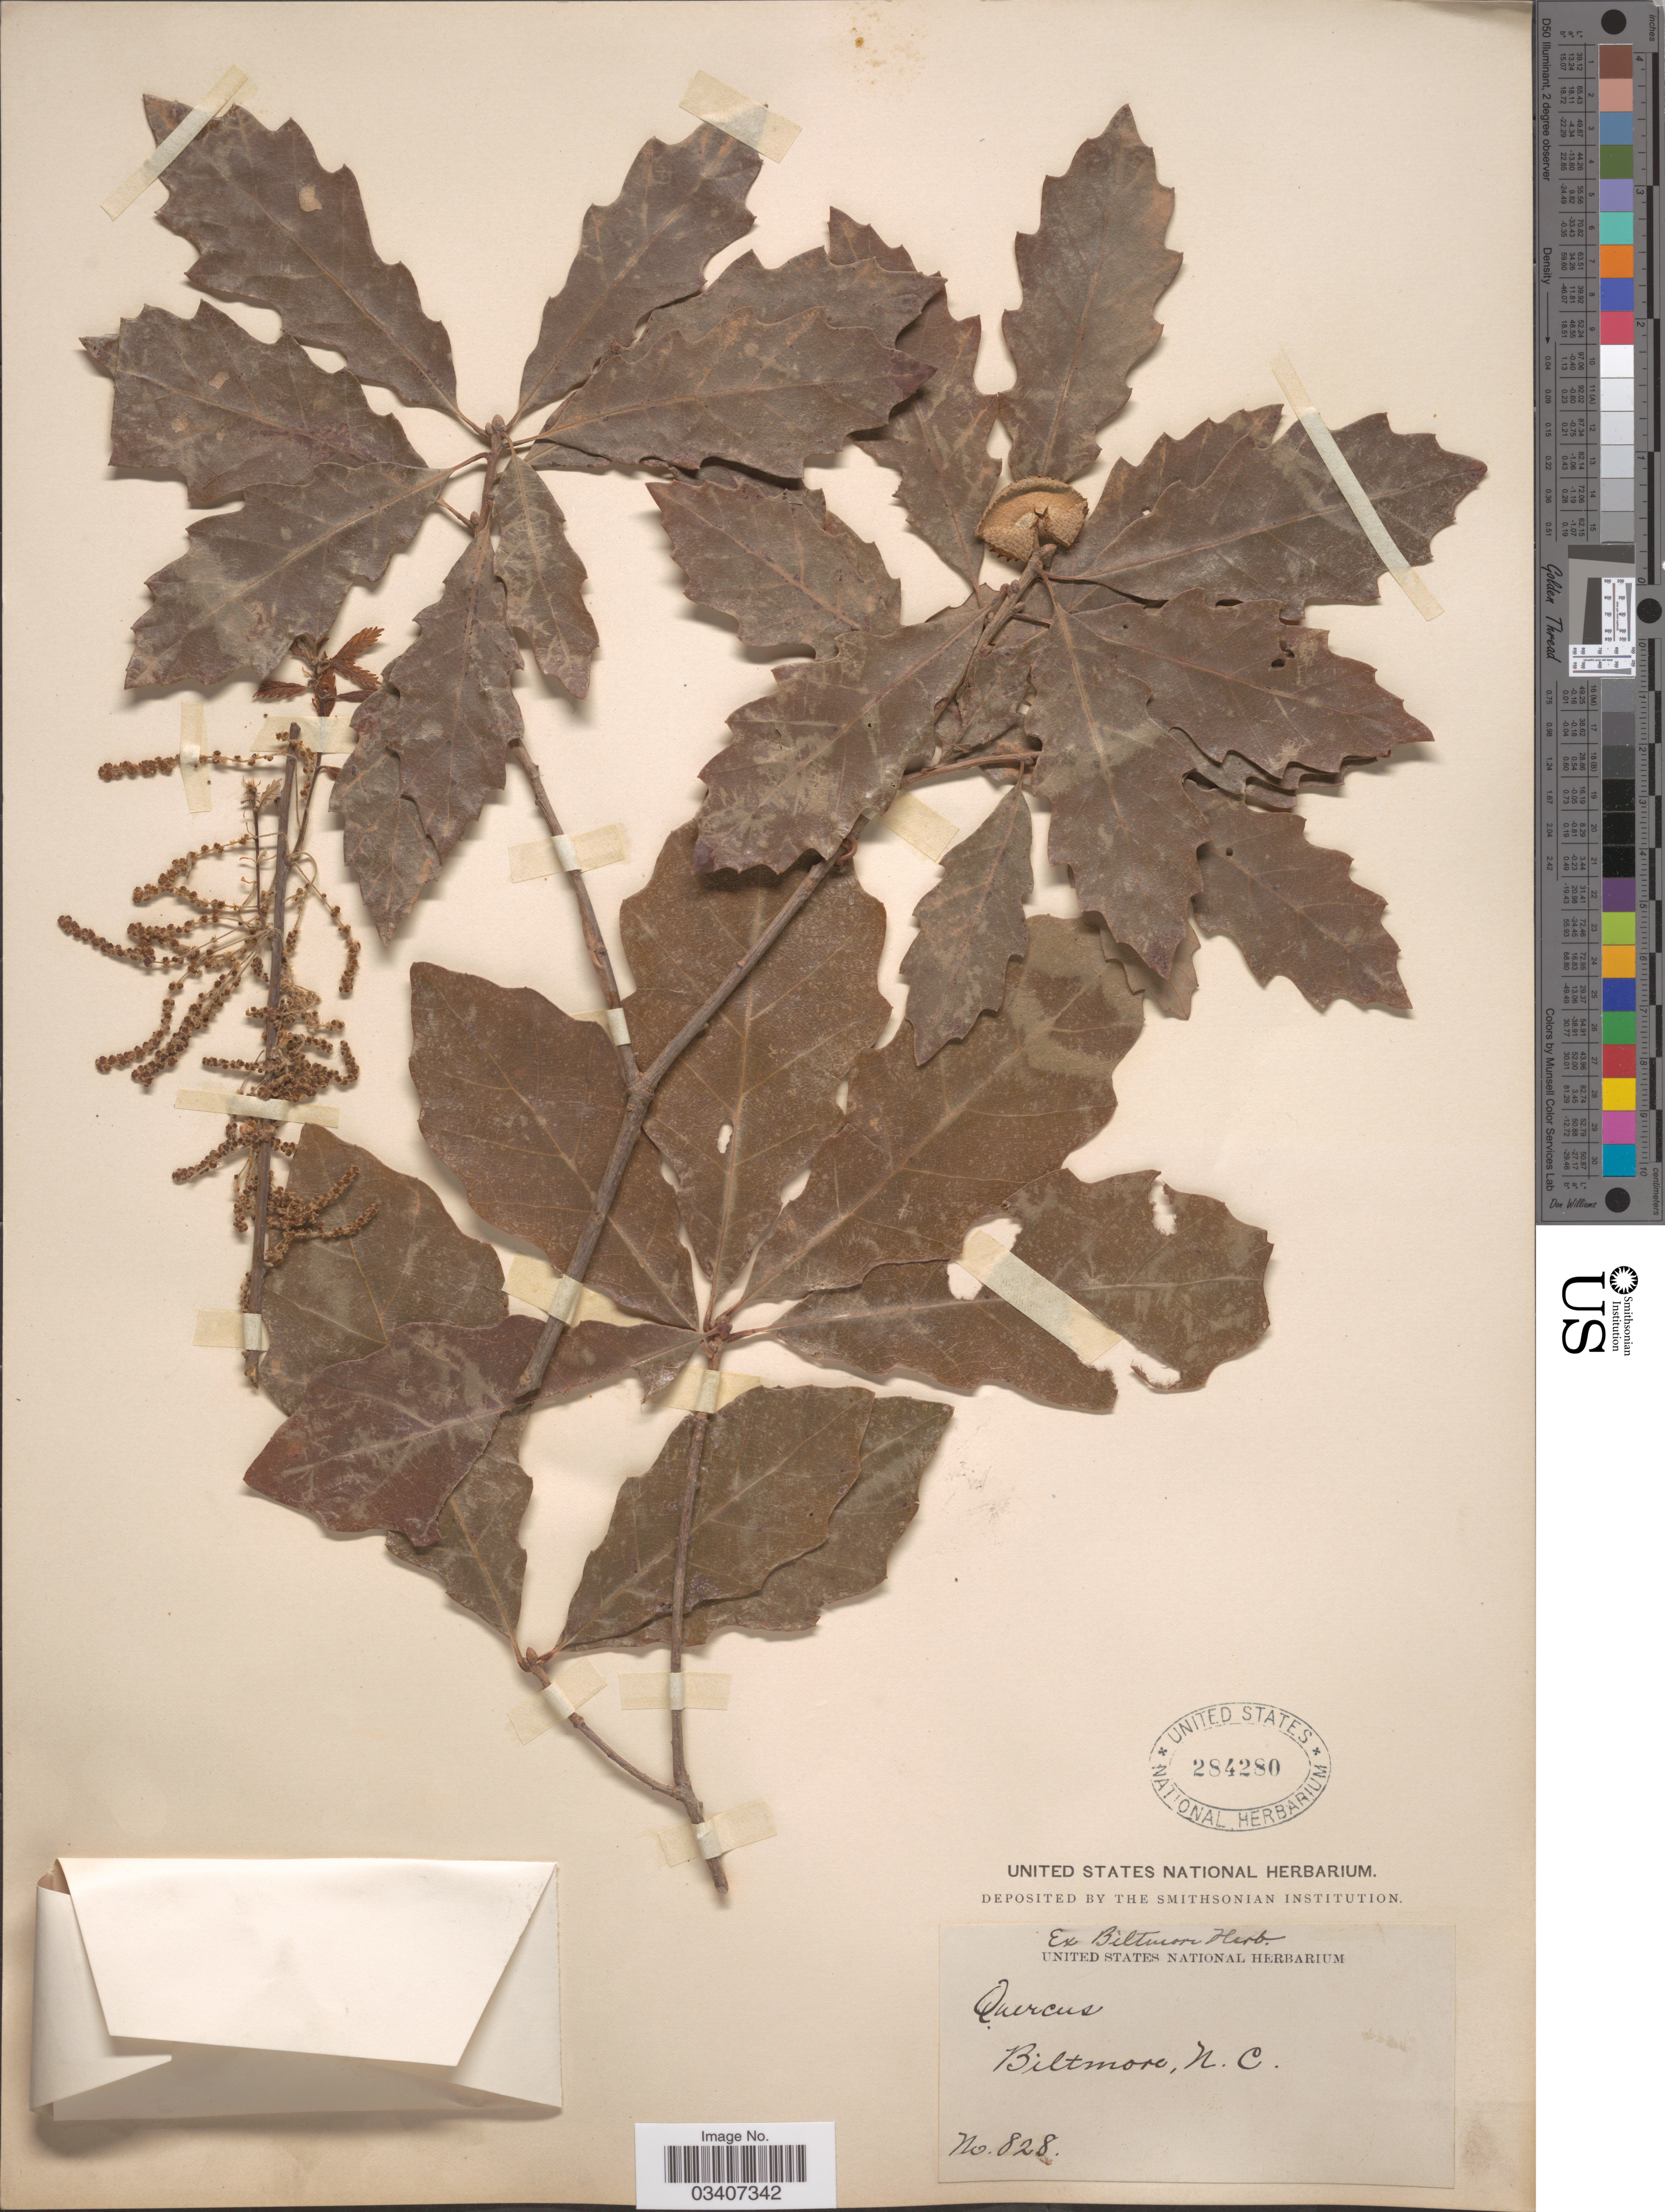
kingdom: Plantae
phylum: Tracheophyta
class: Magnoliopsida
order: Fagales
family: Fagaceae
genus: Quercus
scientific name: Quercus muehlenbergii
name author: Engelm.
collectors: ex herb. Biltmore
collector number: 828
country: United States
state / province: North Carolina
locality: Biltmore.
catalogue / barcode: US 284280